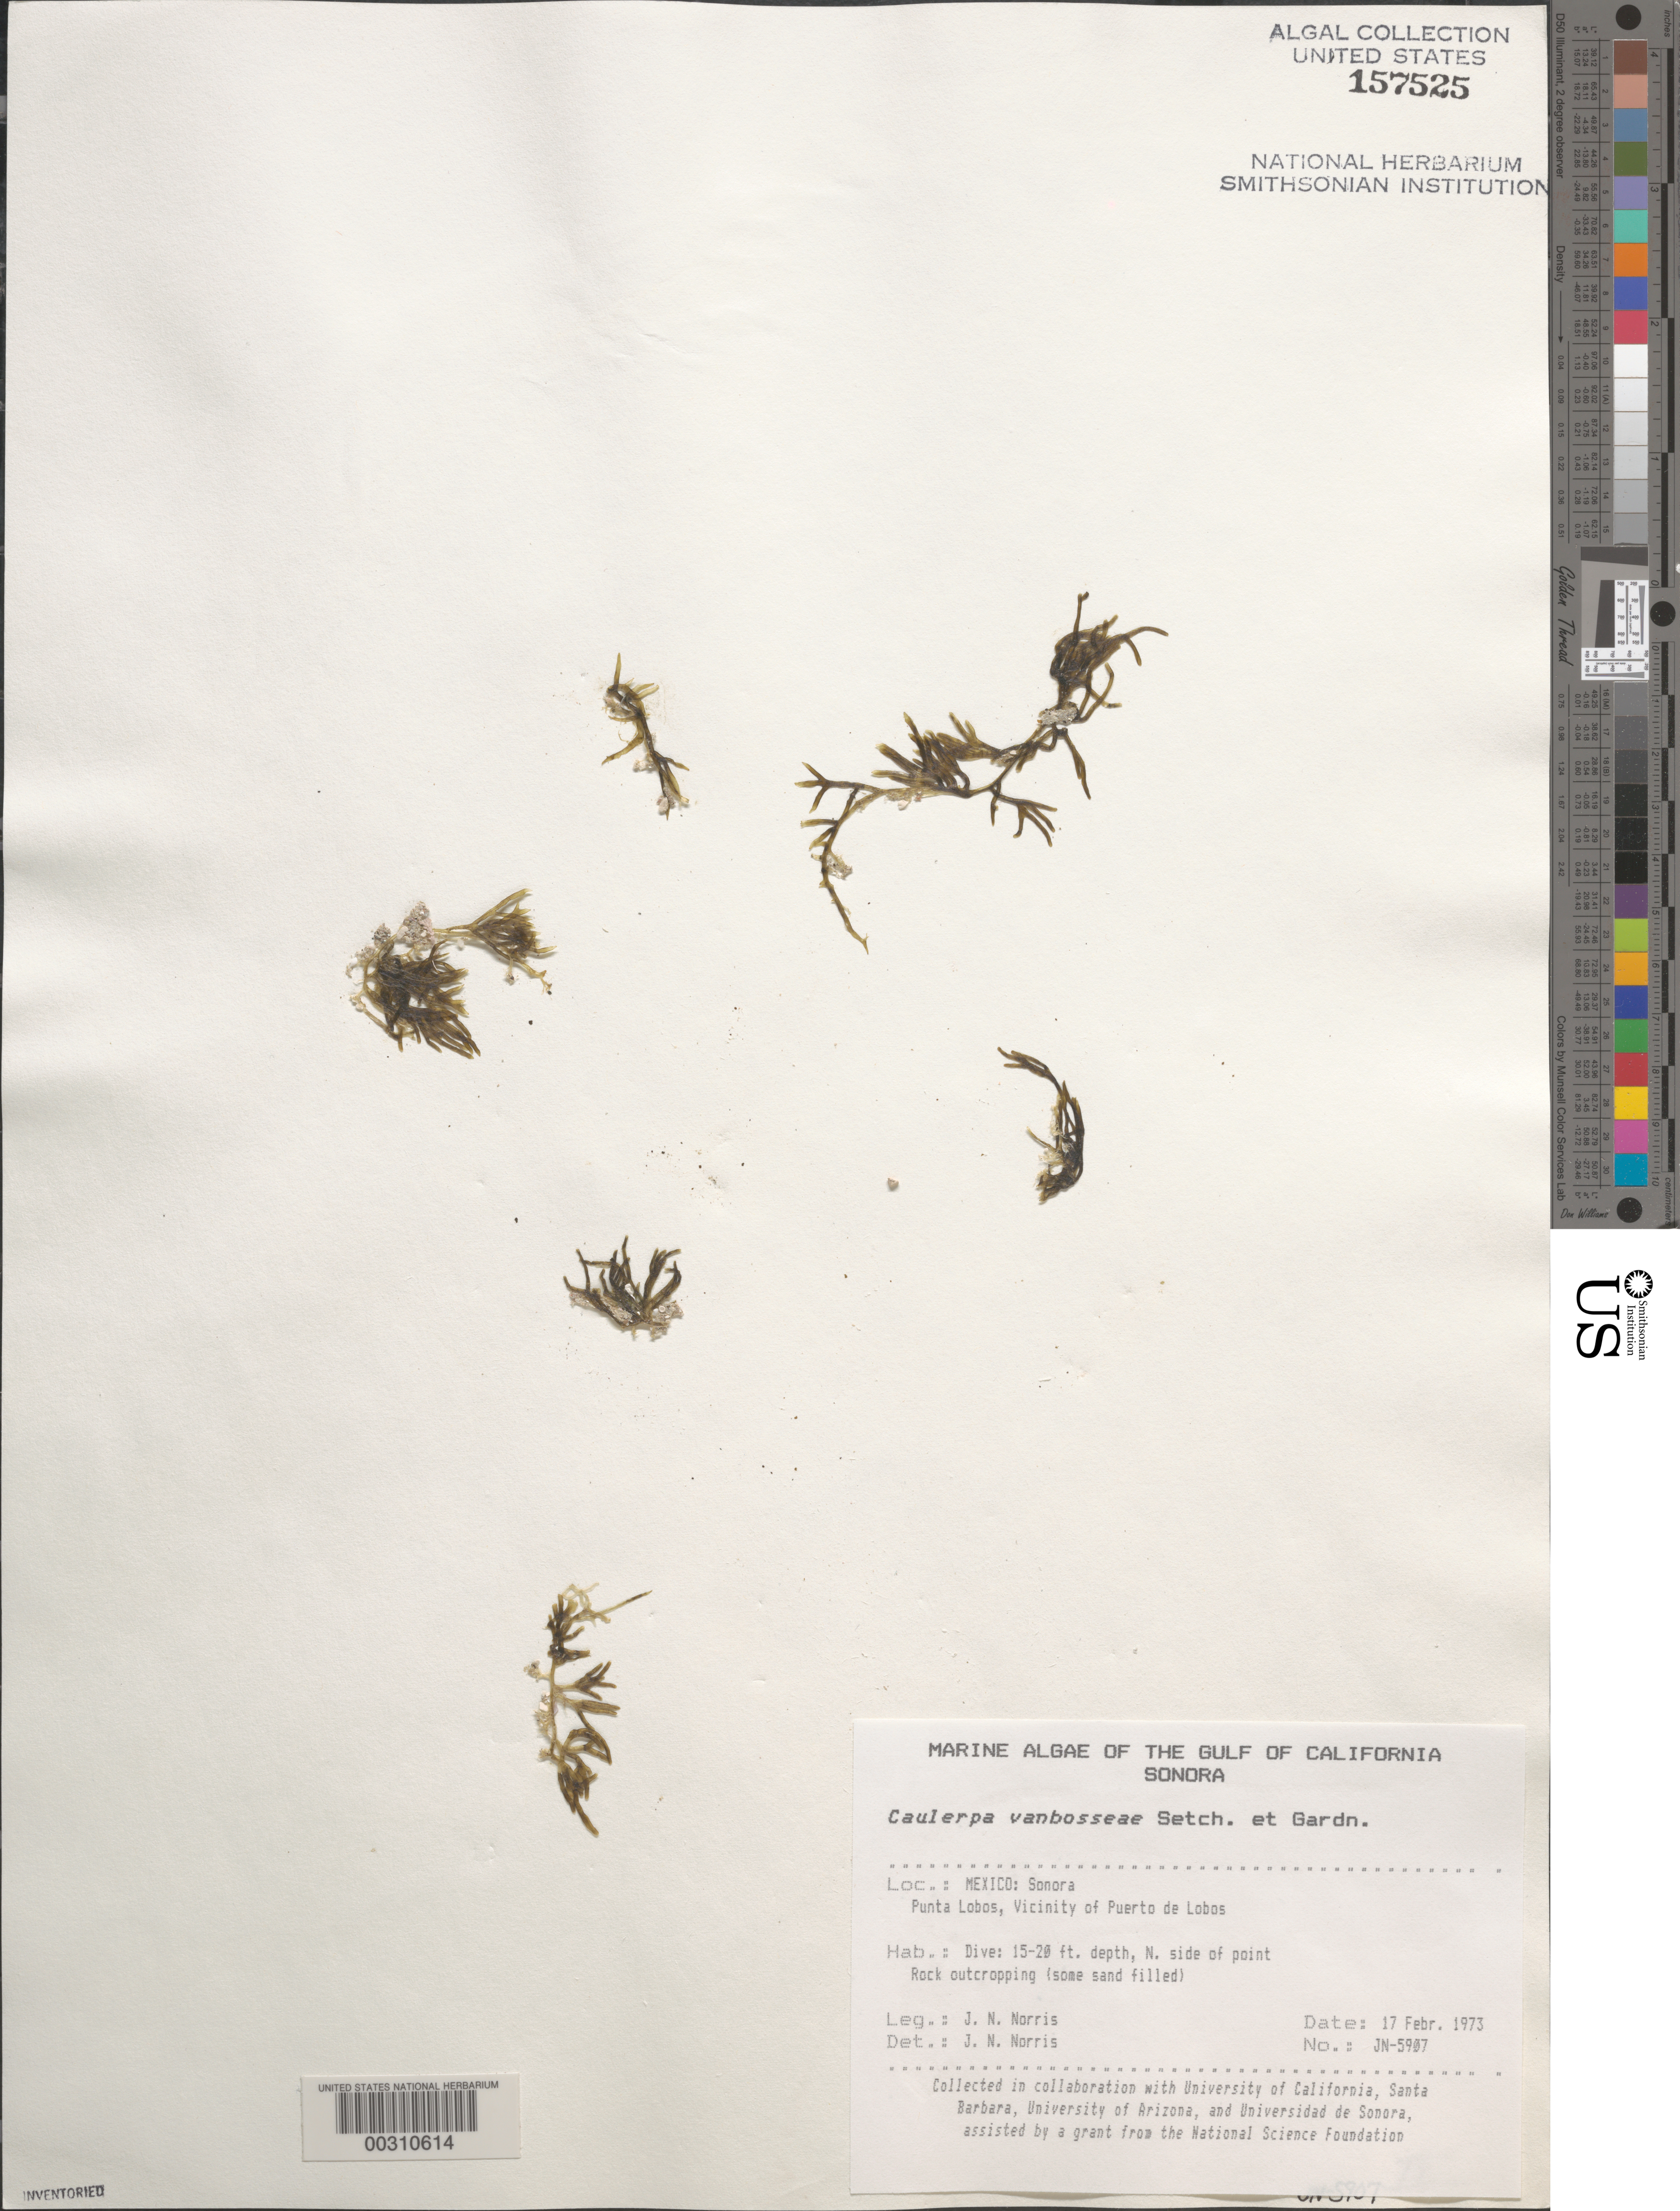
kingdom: Plantae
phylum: Chlorophyta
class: Ulvophyceae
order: Ulvales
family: Ulvaceae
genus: Ulva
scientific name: Ulva linza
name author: L.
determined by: Algae name updating Project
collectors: J. N. Norris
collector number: JN-5907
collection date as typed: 17 Feb 1973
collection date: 1973-02-17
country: Mexico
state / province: Sonora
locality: Punta Lobos, Puerto Lobos area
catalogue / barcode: US 157525